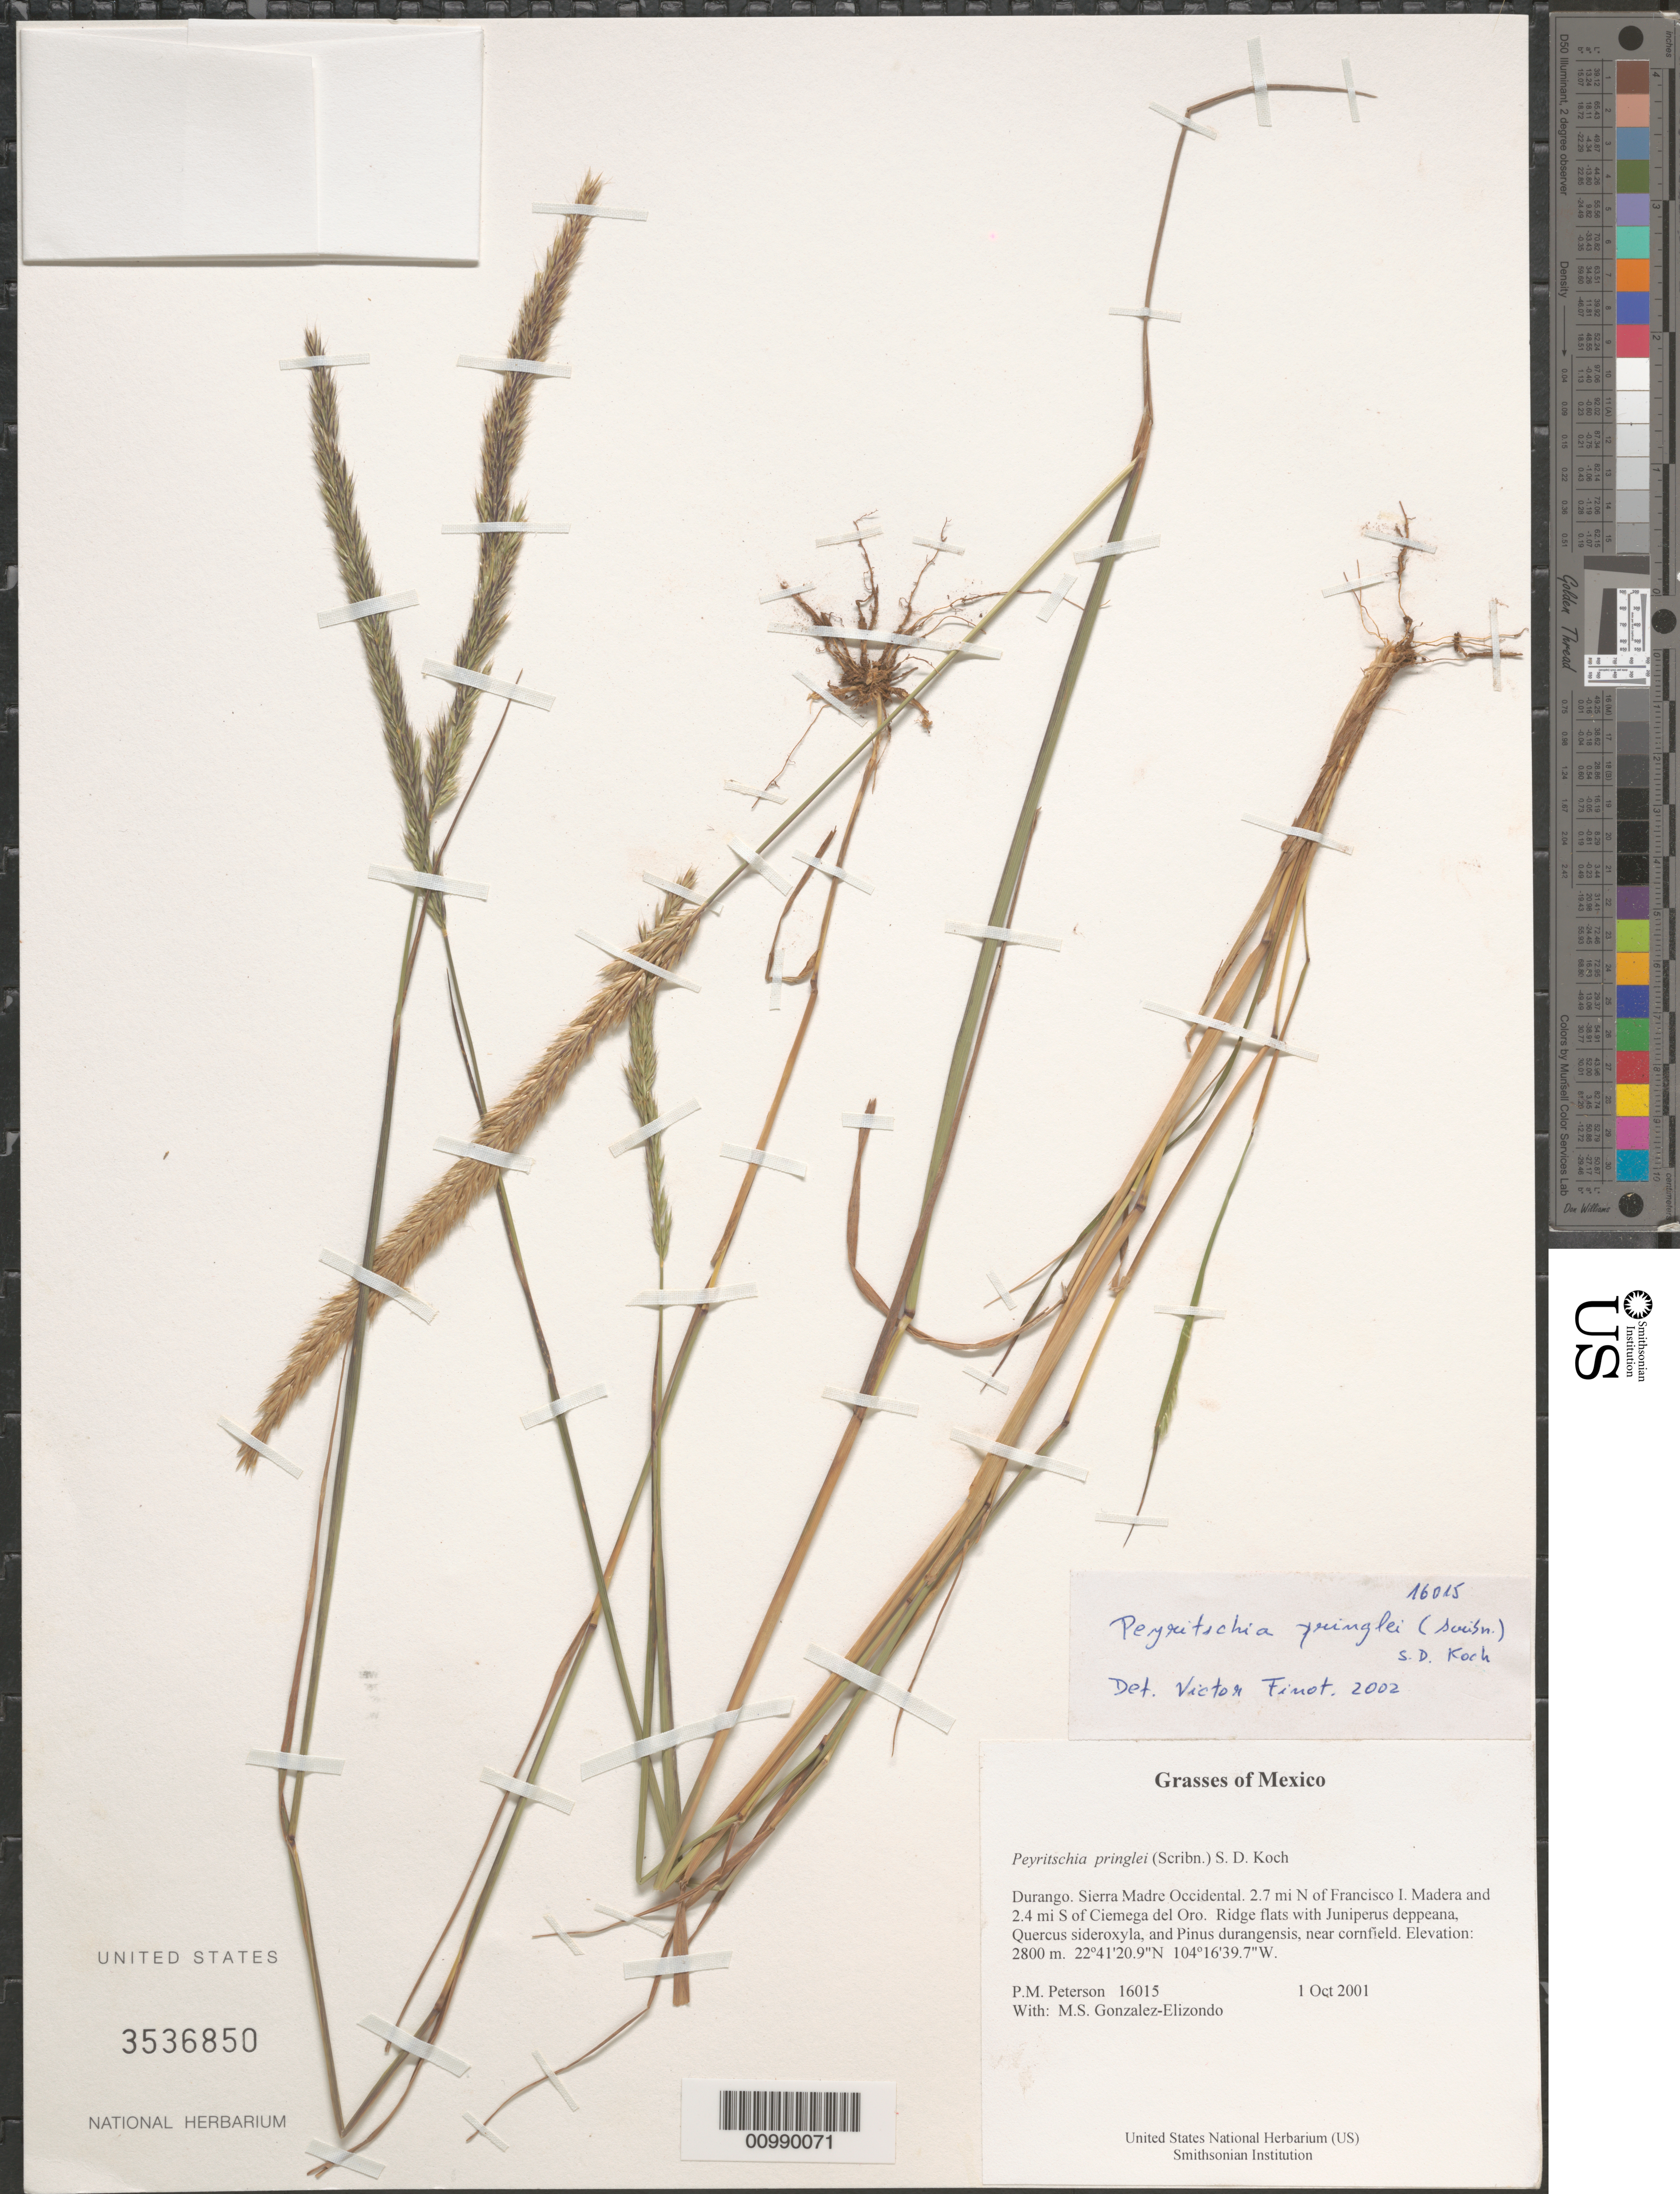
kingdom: Plantae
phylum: Tracheophyta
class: Liliopsida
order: Poales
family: Poaceae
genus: Peyritschia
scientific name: Peyritschia pringlei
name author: (Scribn.) S.D. Koch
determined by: Finot, V. L.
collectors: P. M. Peterson & M. S. González-Elizondo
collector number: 16015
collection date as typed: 01 Oct 2001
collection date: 2001-10-01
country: Mexico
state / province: Durango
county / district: Sierra Madre Occidental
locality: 2.7 mi N of Francisco I. Madera and 2.4 mi S of Ciemega del Oro. Ridge flats with Juniperus deppeana, Quercus sideroxyla, and Pinus durangensis, near cornfield.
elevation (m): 2800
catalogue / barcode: US 3536850